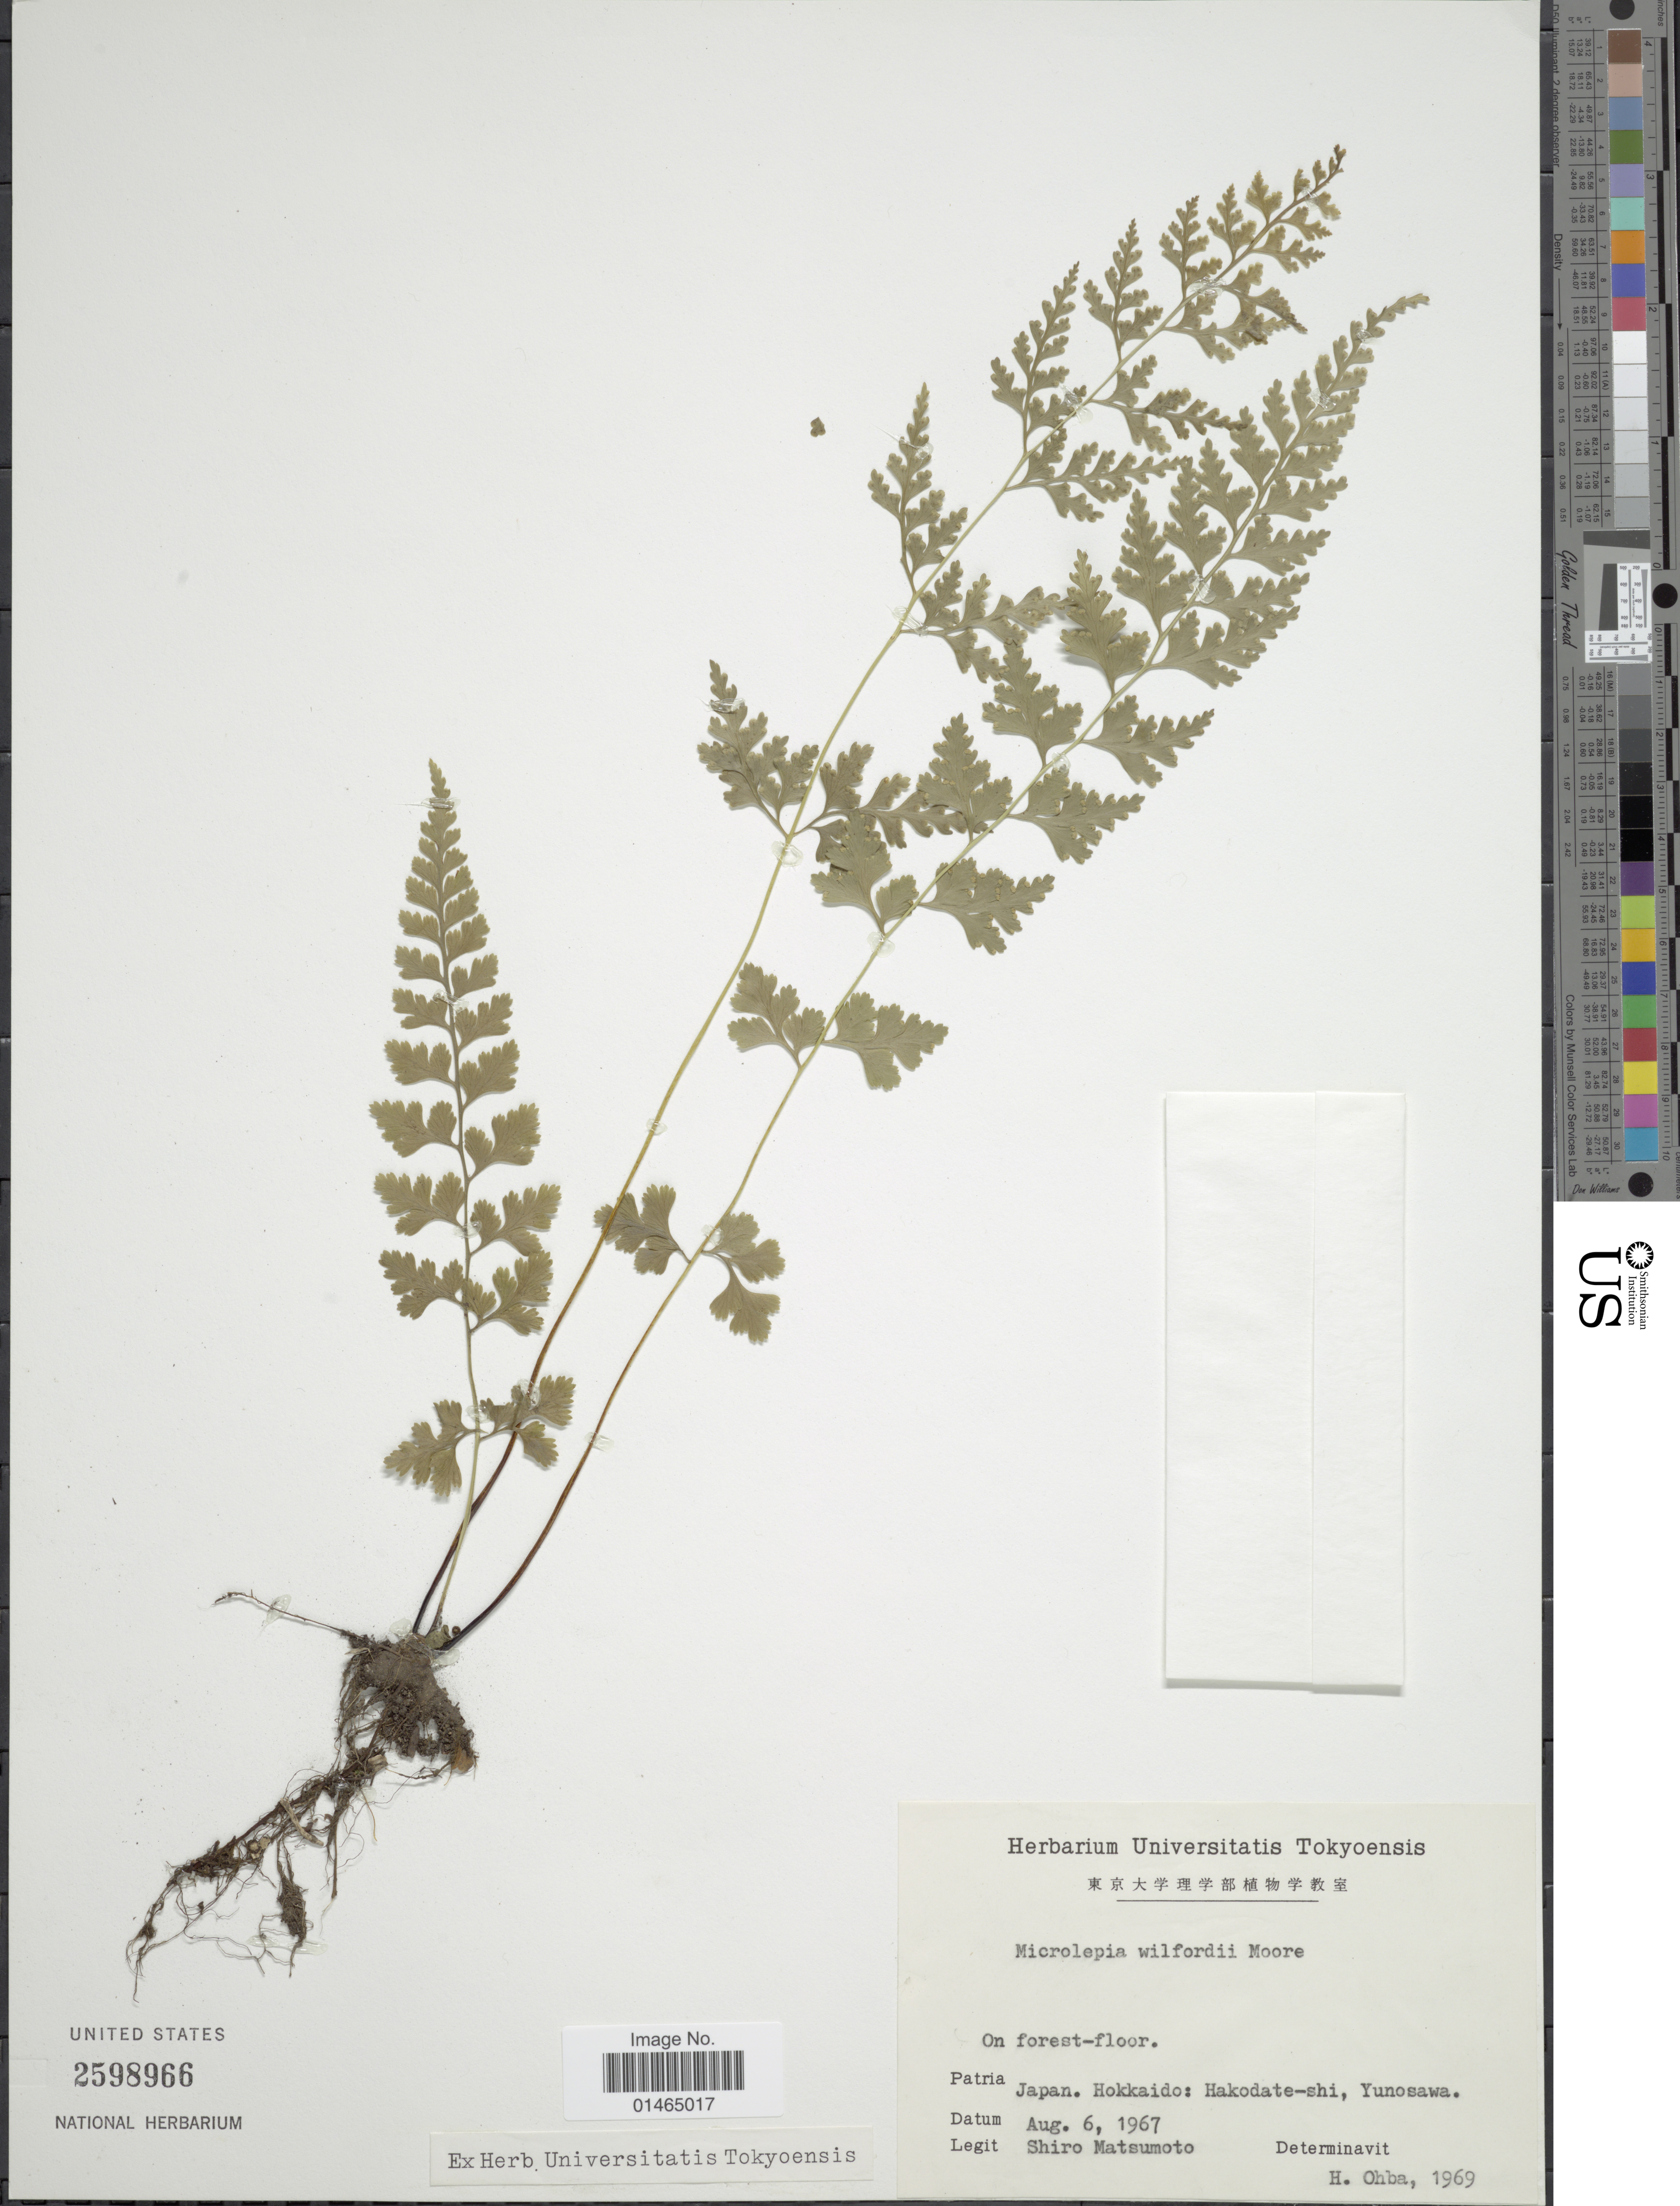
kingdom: Plantae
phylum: Tracheophyta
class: Polypodiopsida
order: Polypodiales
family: Dennstaedtiaceae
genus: Dennstaedtia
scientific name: Dennstaedtia wilfordii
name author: (T. Moore) Christ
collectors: S. Matsumoto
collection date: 1967-08-06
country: Japan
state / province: Hokkaidō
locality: Hakodate-shi, Yunosawa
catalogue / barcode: US 2598966